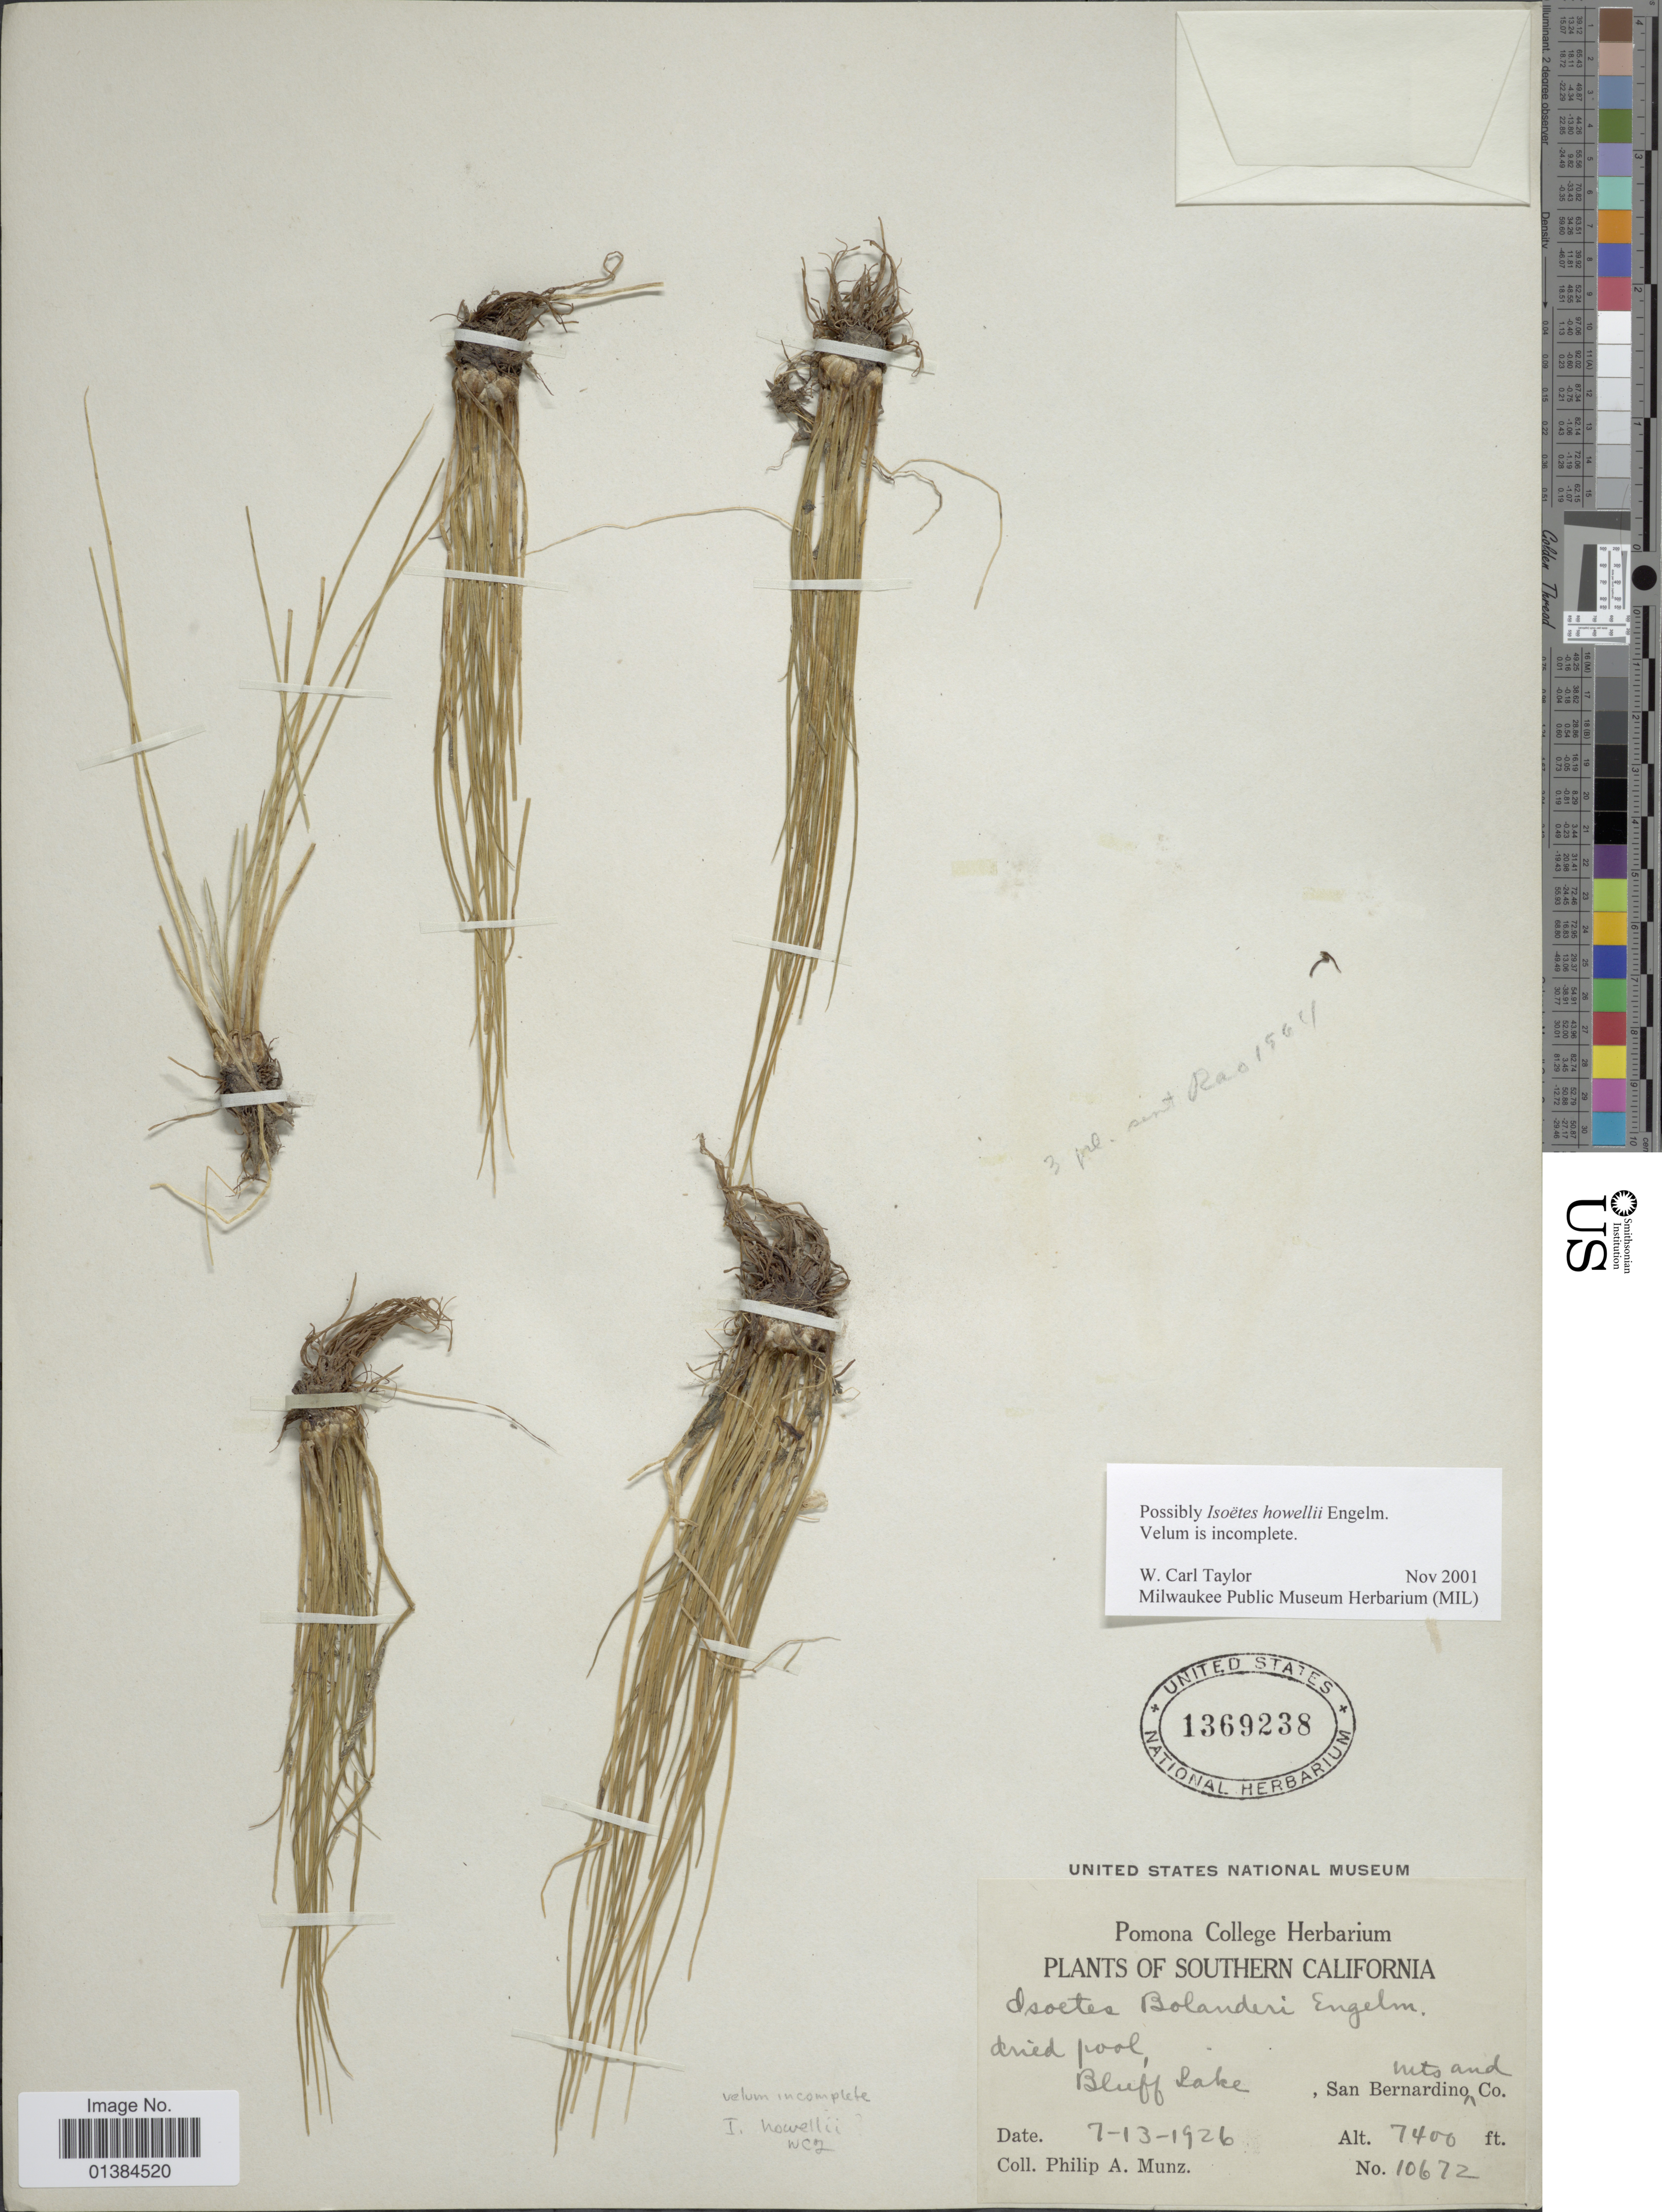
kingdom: Plantae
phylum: Tracheophyta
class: Lycopodiopsida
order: Isoetales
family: Isoetaceae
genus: Isoetes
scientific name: Isoetes howellii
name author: Engelm.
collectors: P. A. Munz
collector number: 10672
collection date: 1926-07-13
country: United States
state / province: California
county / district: San Bernardino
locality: Southern California. Bluff Lake, San Bernardino Mts and Co.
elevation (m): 2256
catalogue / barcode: US 1369238